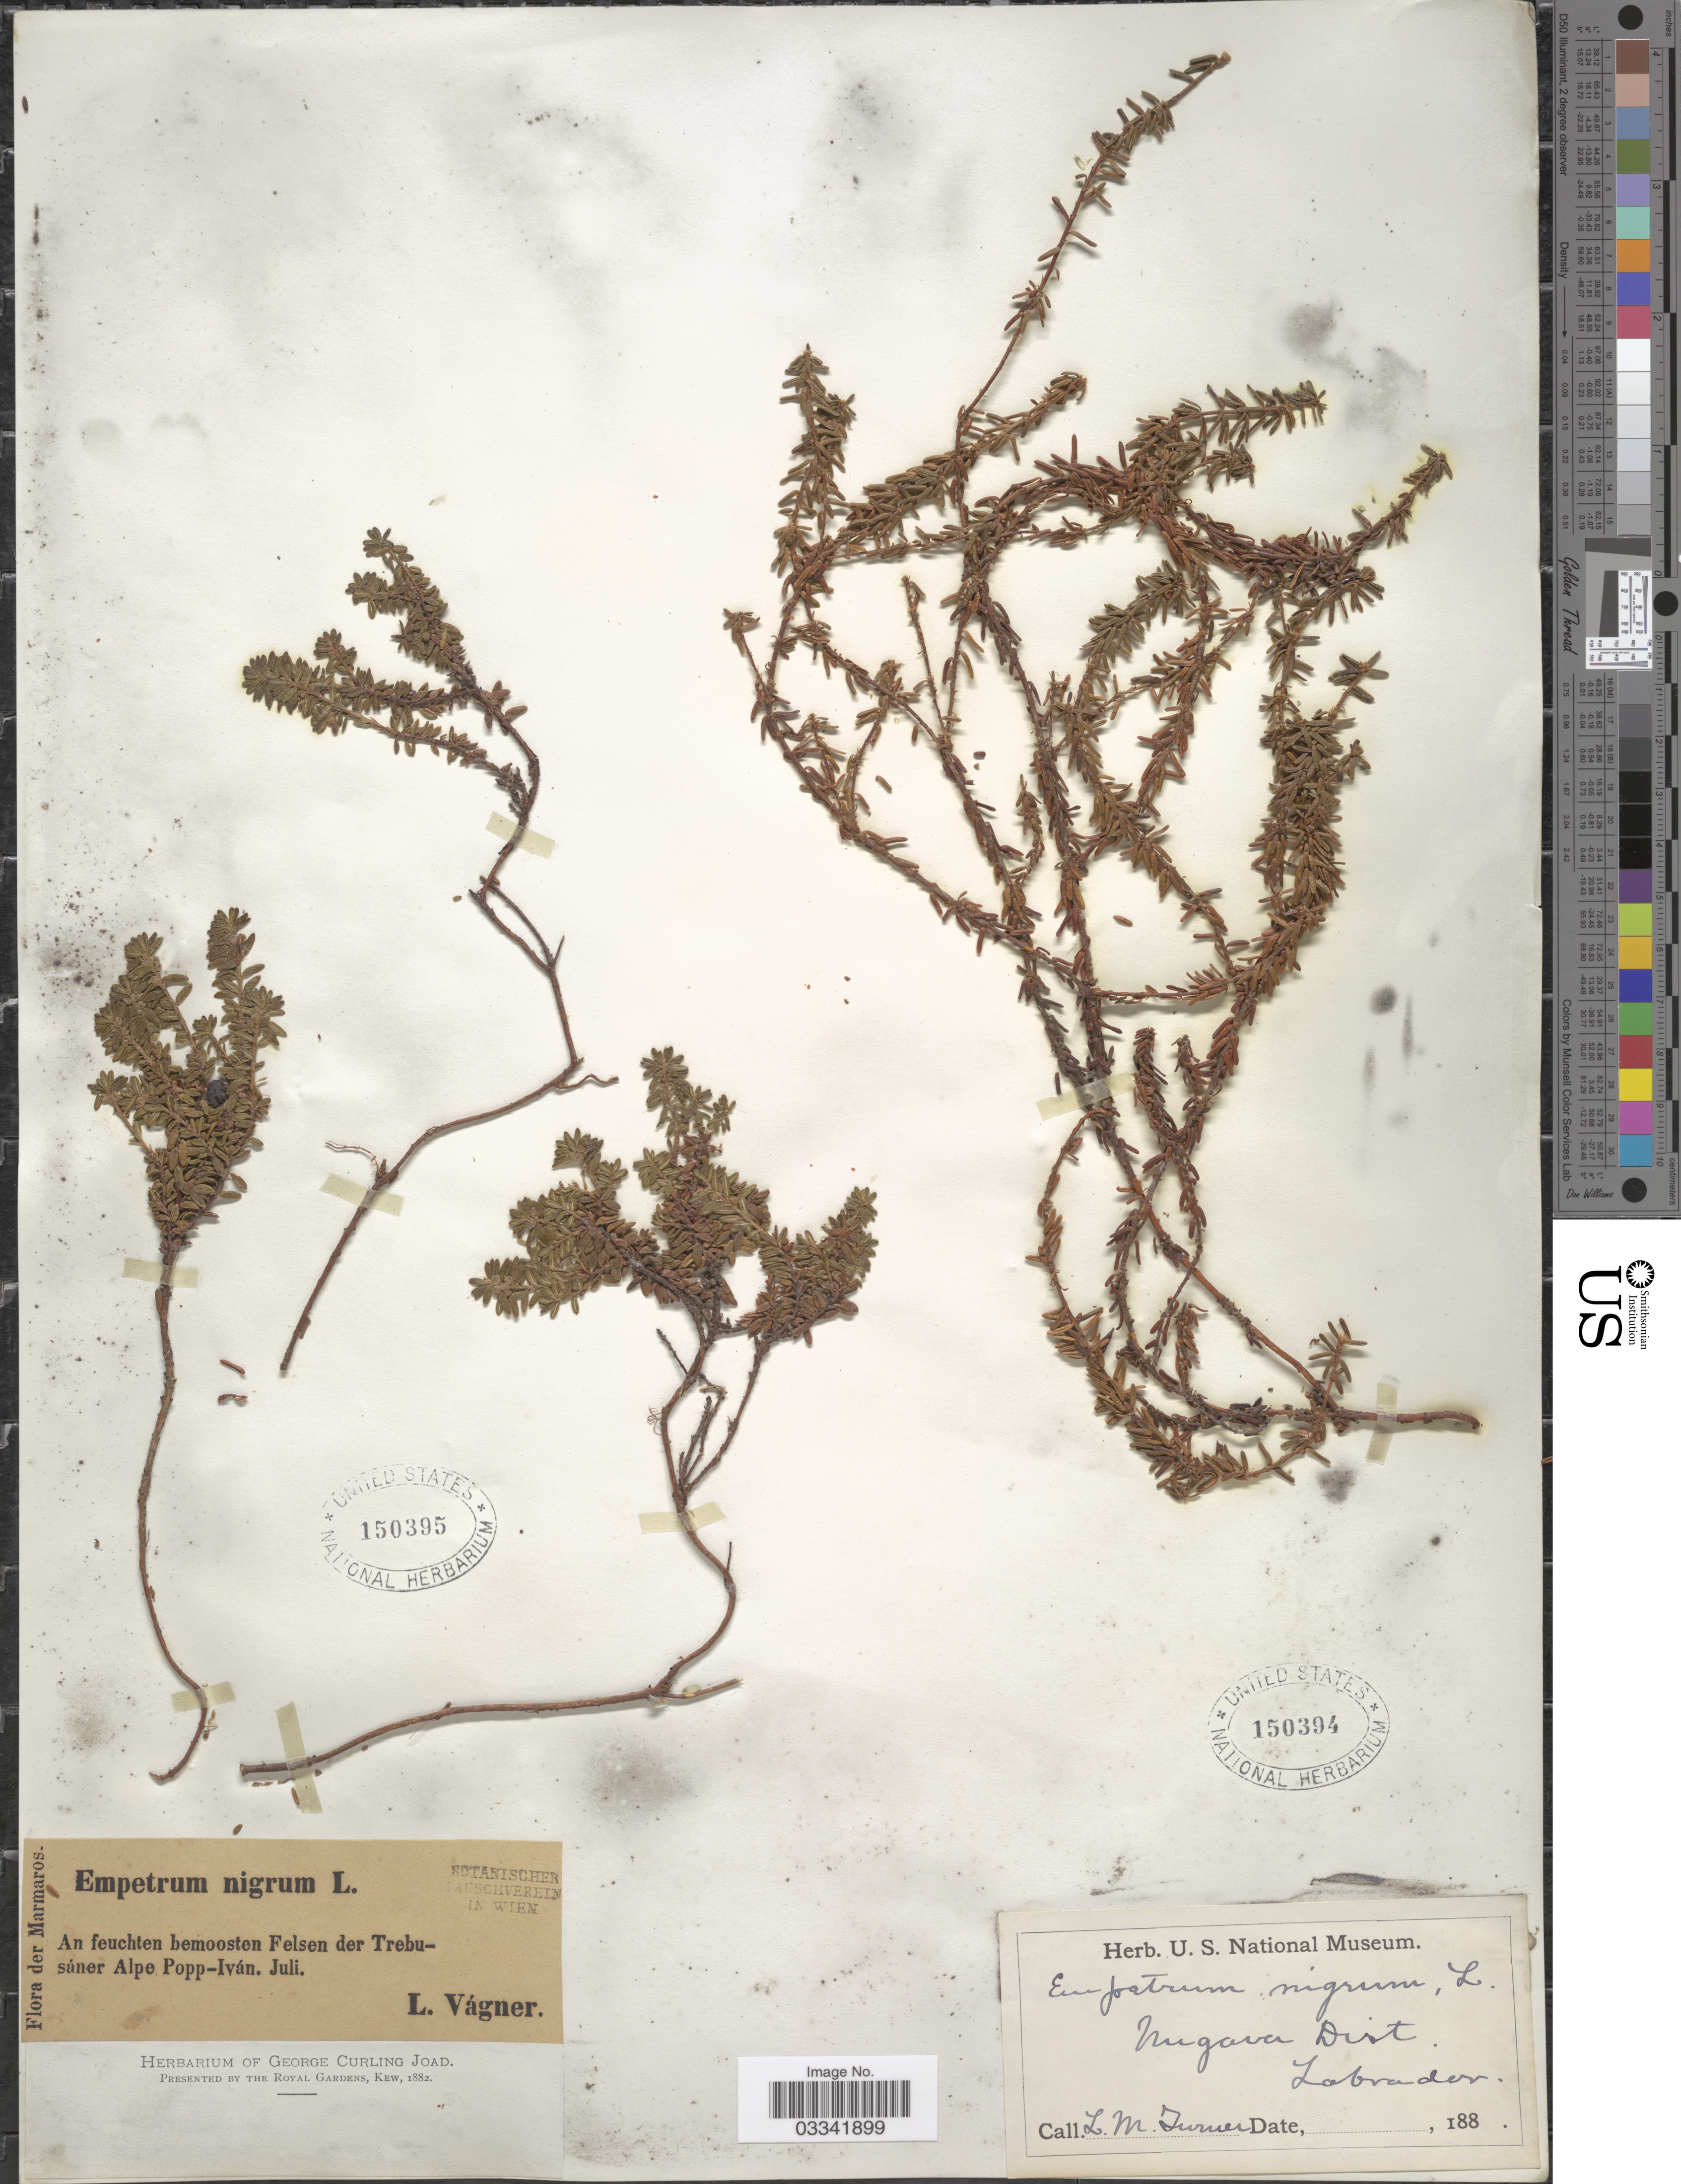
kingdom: Plantae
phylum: Tracheophyta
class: Magnoliopsida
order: Ericales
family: Ericaceae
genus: Empetrum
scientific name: Empetrum nigrum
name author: L.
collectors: L. M. Turner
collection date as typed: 188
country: Canada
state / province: Newfoundland and Labrador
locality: Ungava Dist., Labrador.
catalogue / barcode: US 150394-2